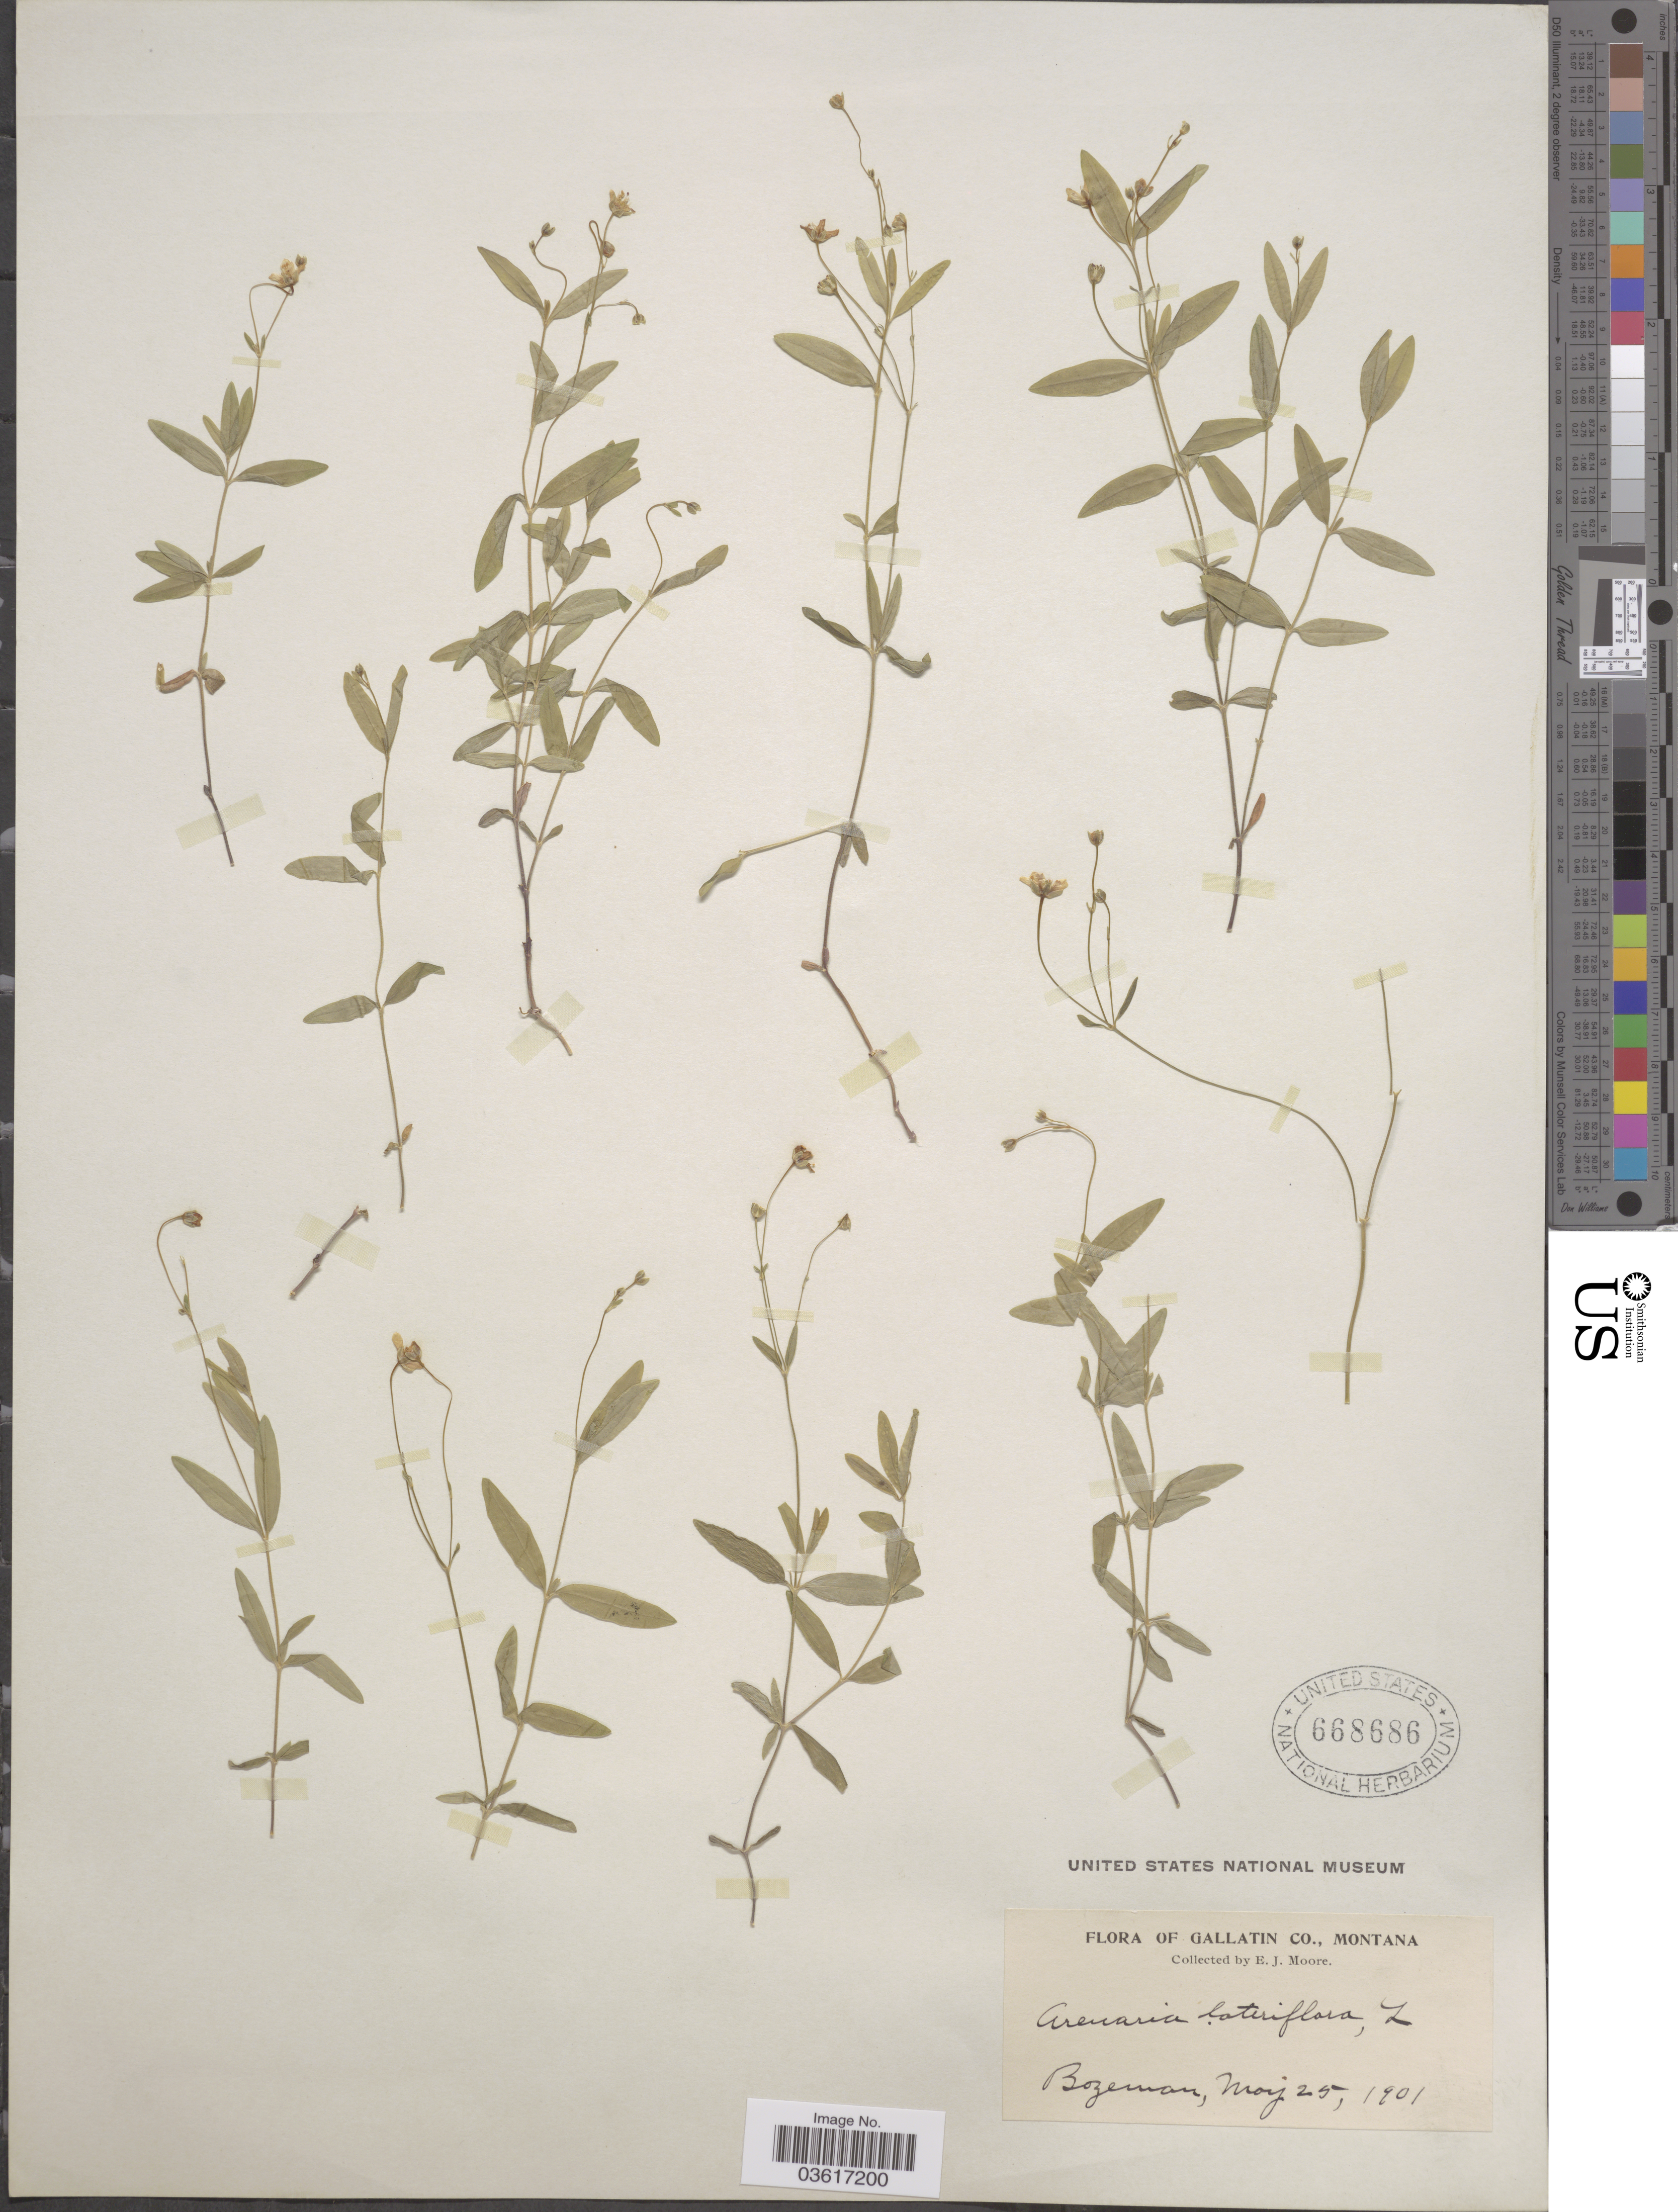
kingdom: Plantae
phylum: Tracheophyta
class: Magnoliopsida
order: Caryophyllales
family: Caryophyllaceae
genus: Moehringia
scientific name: Moehringia lateriflora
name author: (L.) Fenzl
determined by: Strong, Mark T., (BOT), Smithsonian Institution - National Museum of Natural History (UNITED STATES)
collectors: E. Moore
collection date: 1901-05-25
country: United States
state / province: Montana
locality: Gallatin Co. Bozeman.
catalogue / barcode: US 668686